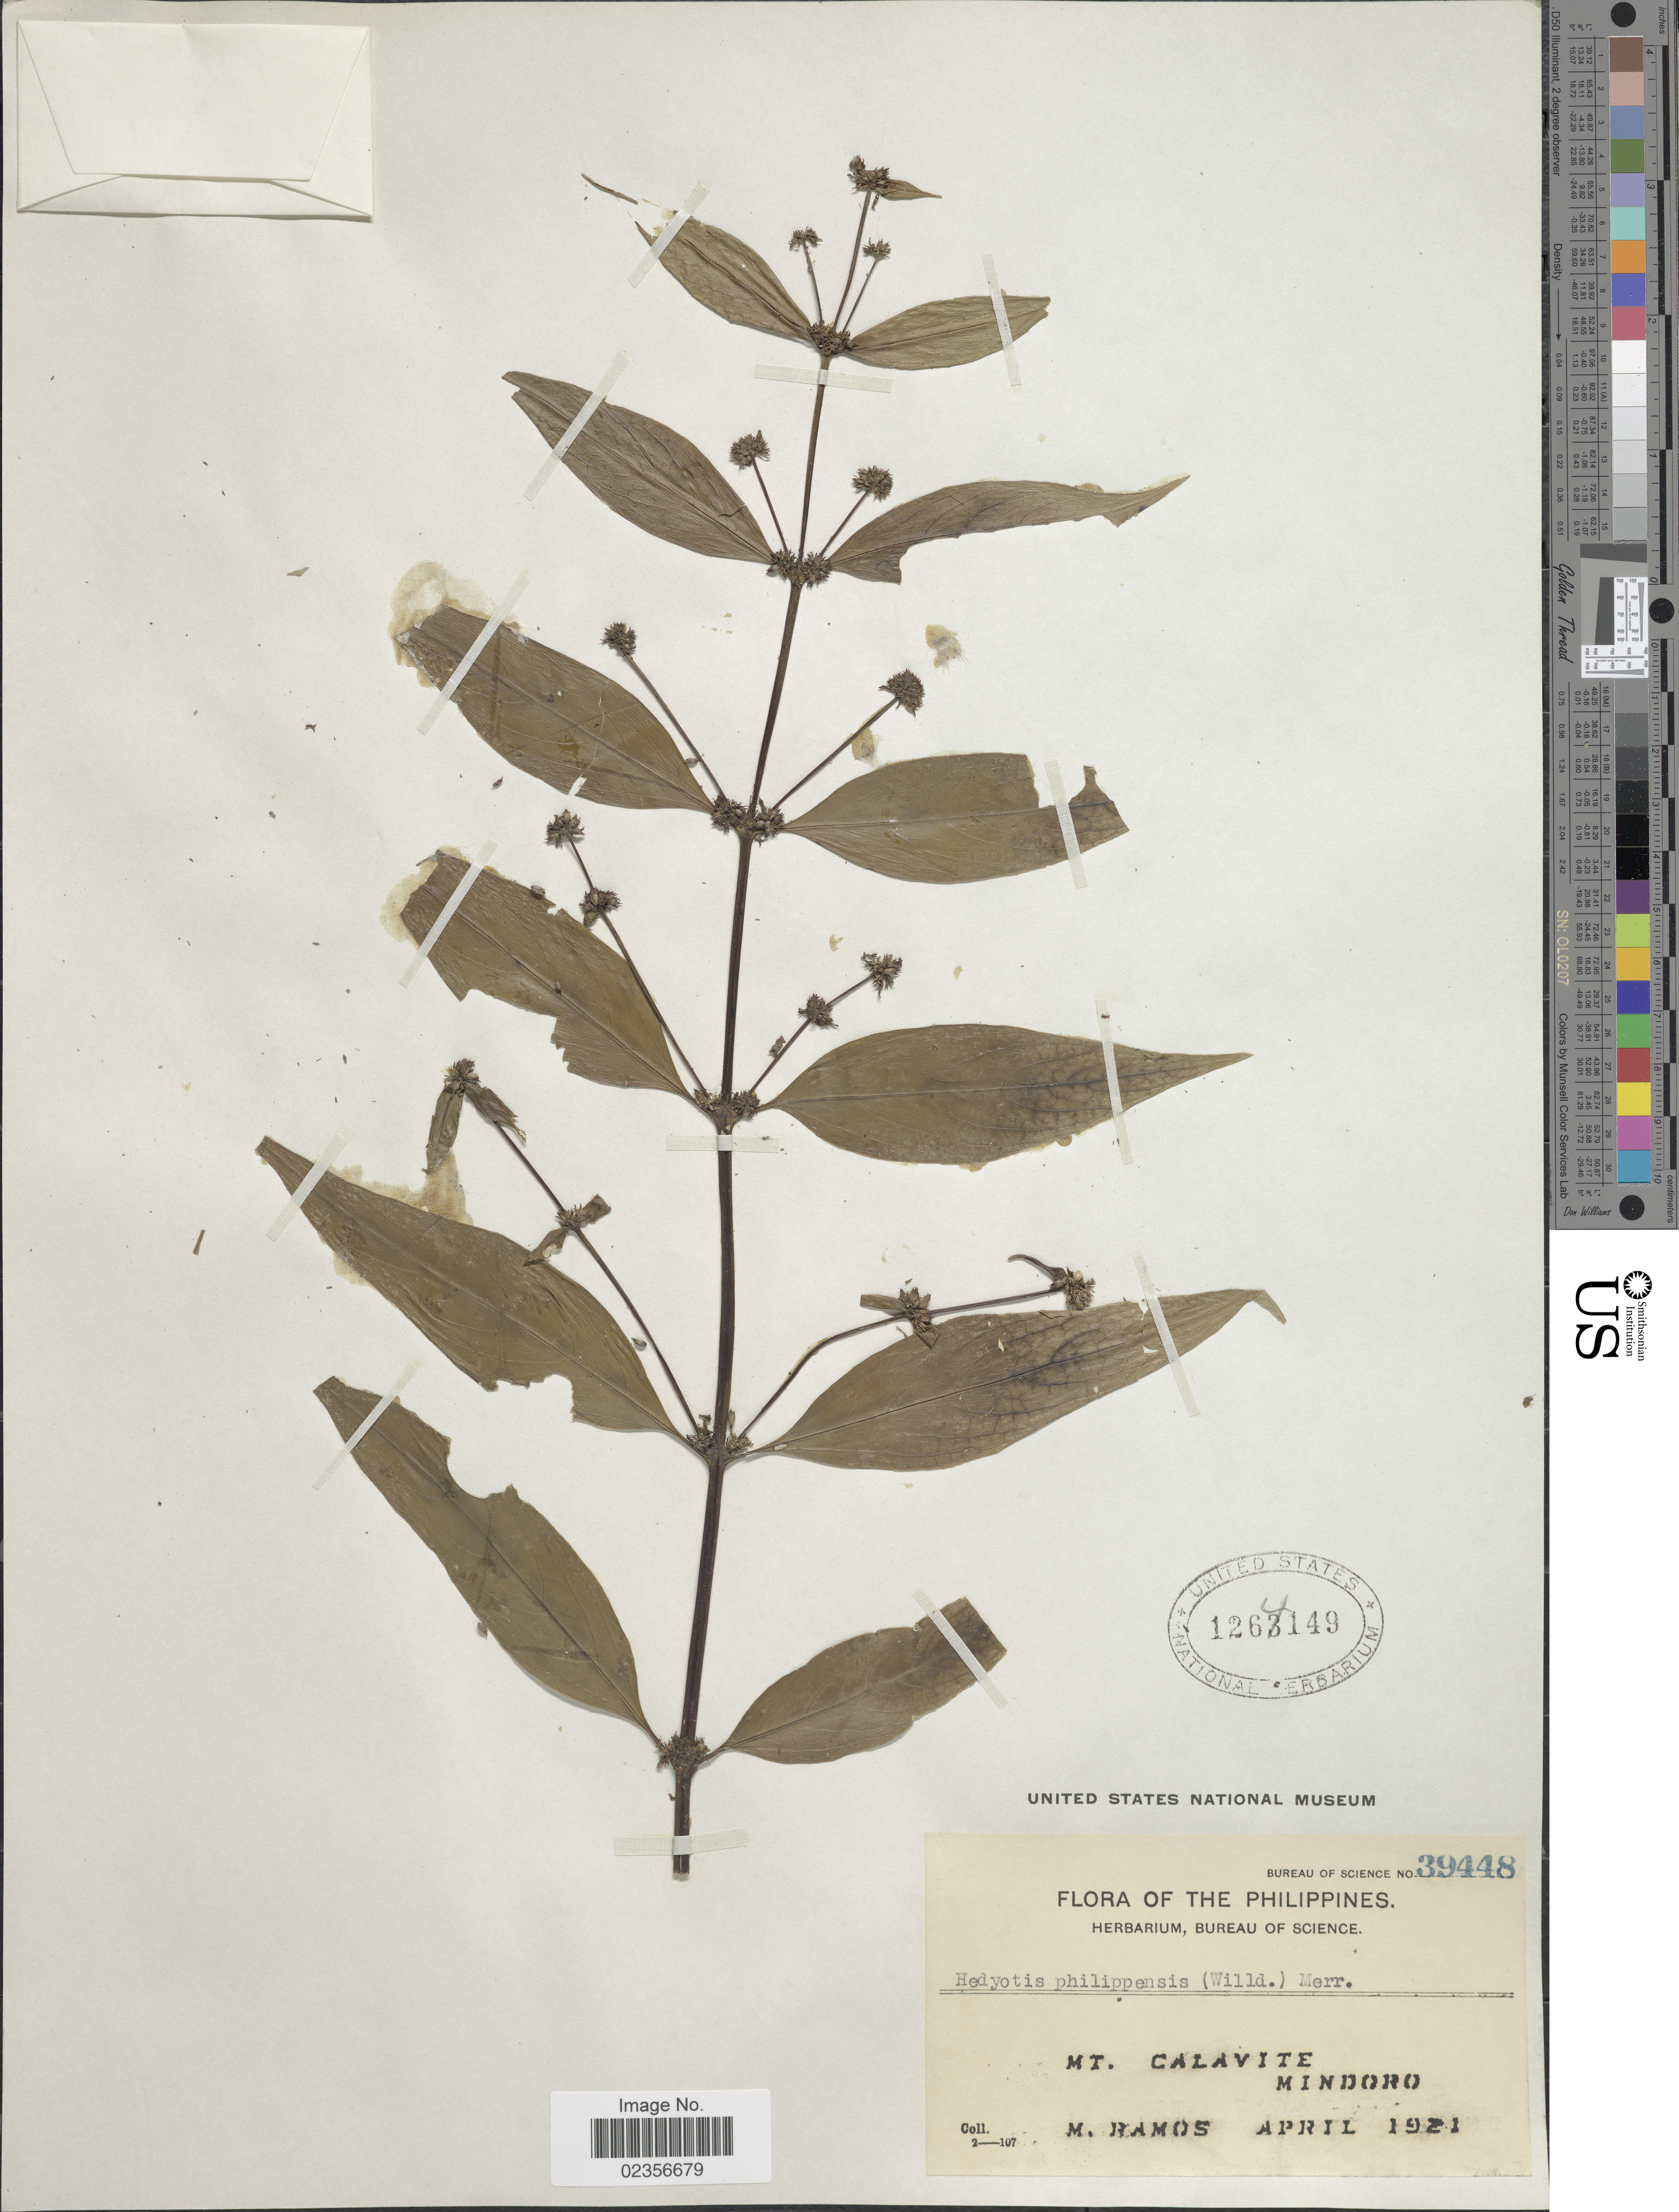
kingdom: Plantae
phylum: Tracheophyta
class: Magnoliopsida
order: Gentianales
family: Rubiaceae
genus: Hedyotis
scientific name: Hedyotis philippensis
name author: (Willd. ex Spreng.) Merr. ex C.B. Rob.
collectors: M. Ramos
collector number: Bureau of Science 39448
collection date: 1921-04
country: Philippines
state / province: Mimaropa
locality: Mt. Cavalite. Mindoro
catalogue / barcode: US 1264149